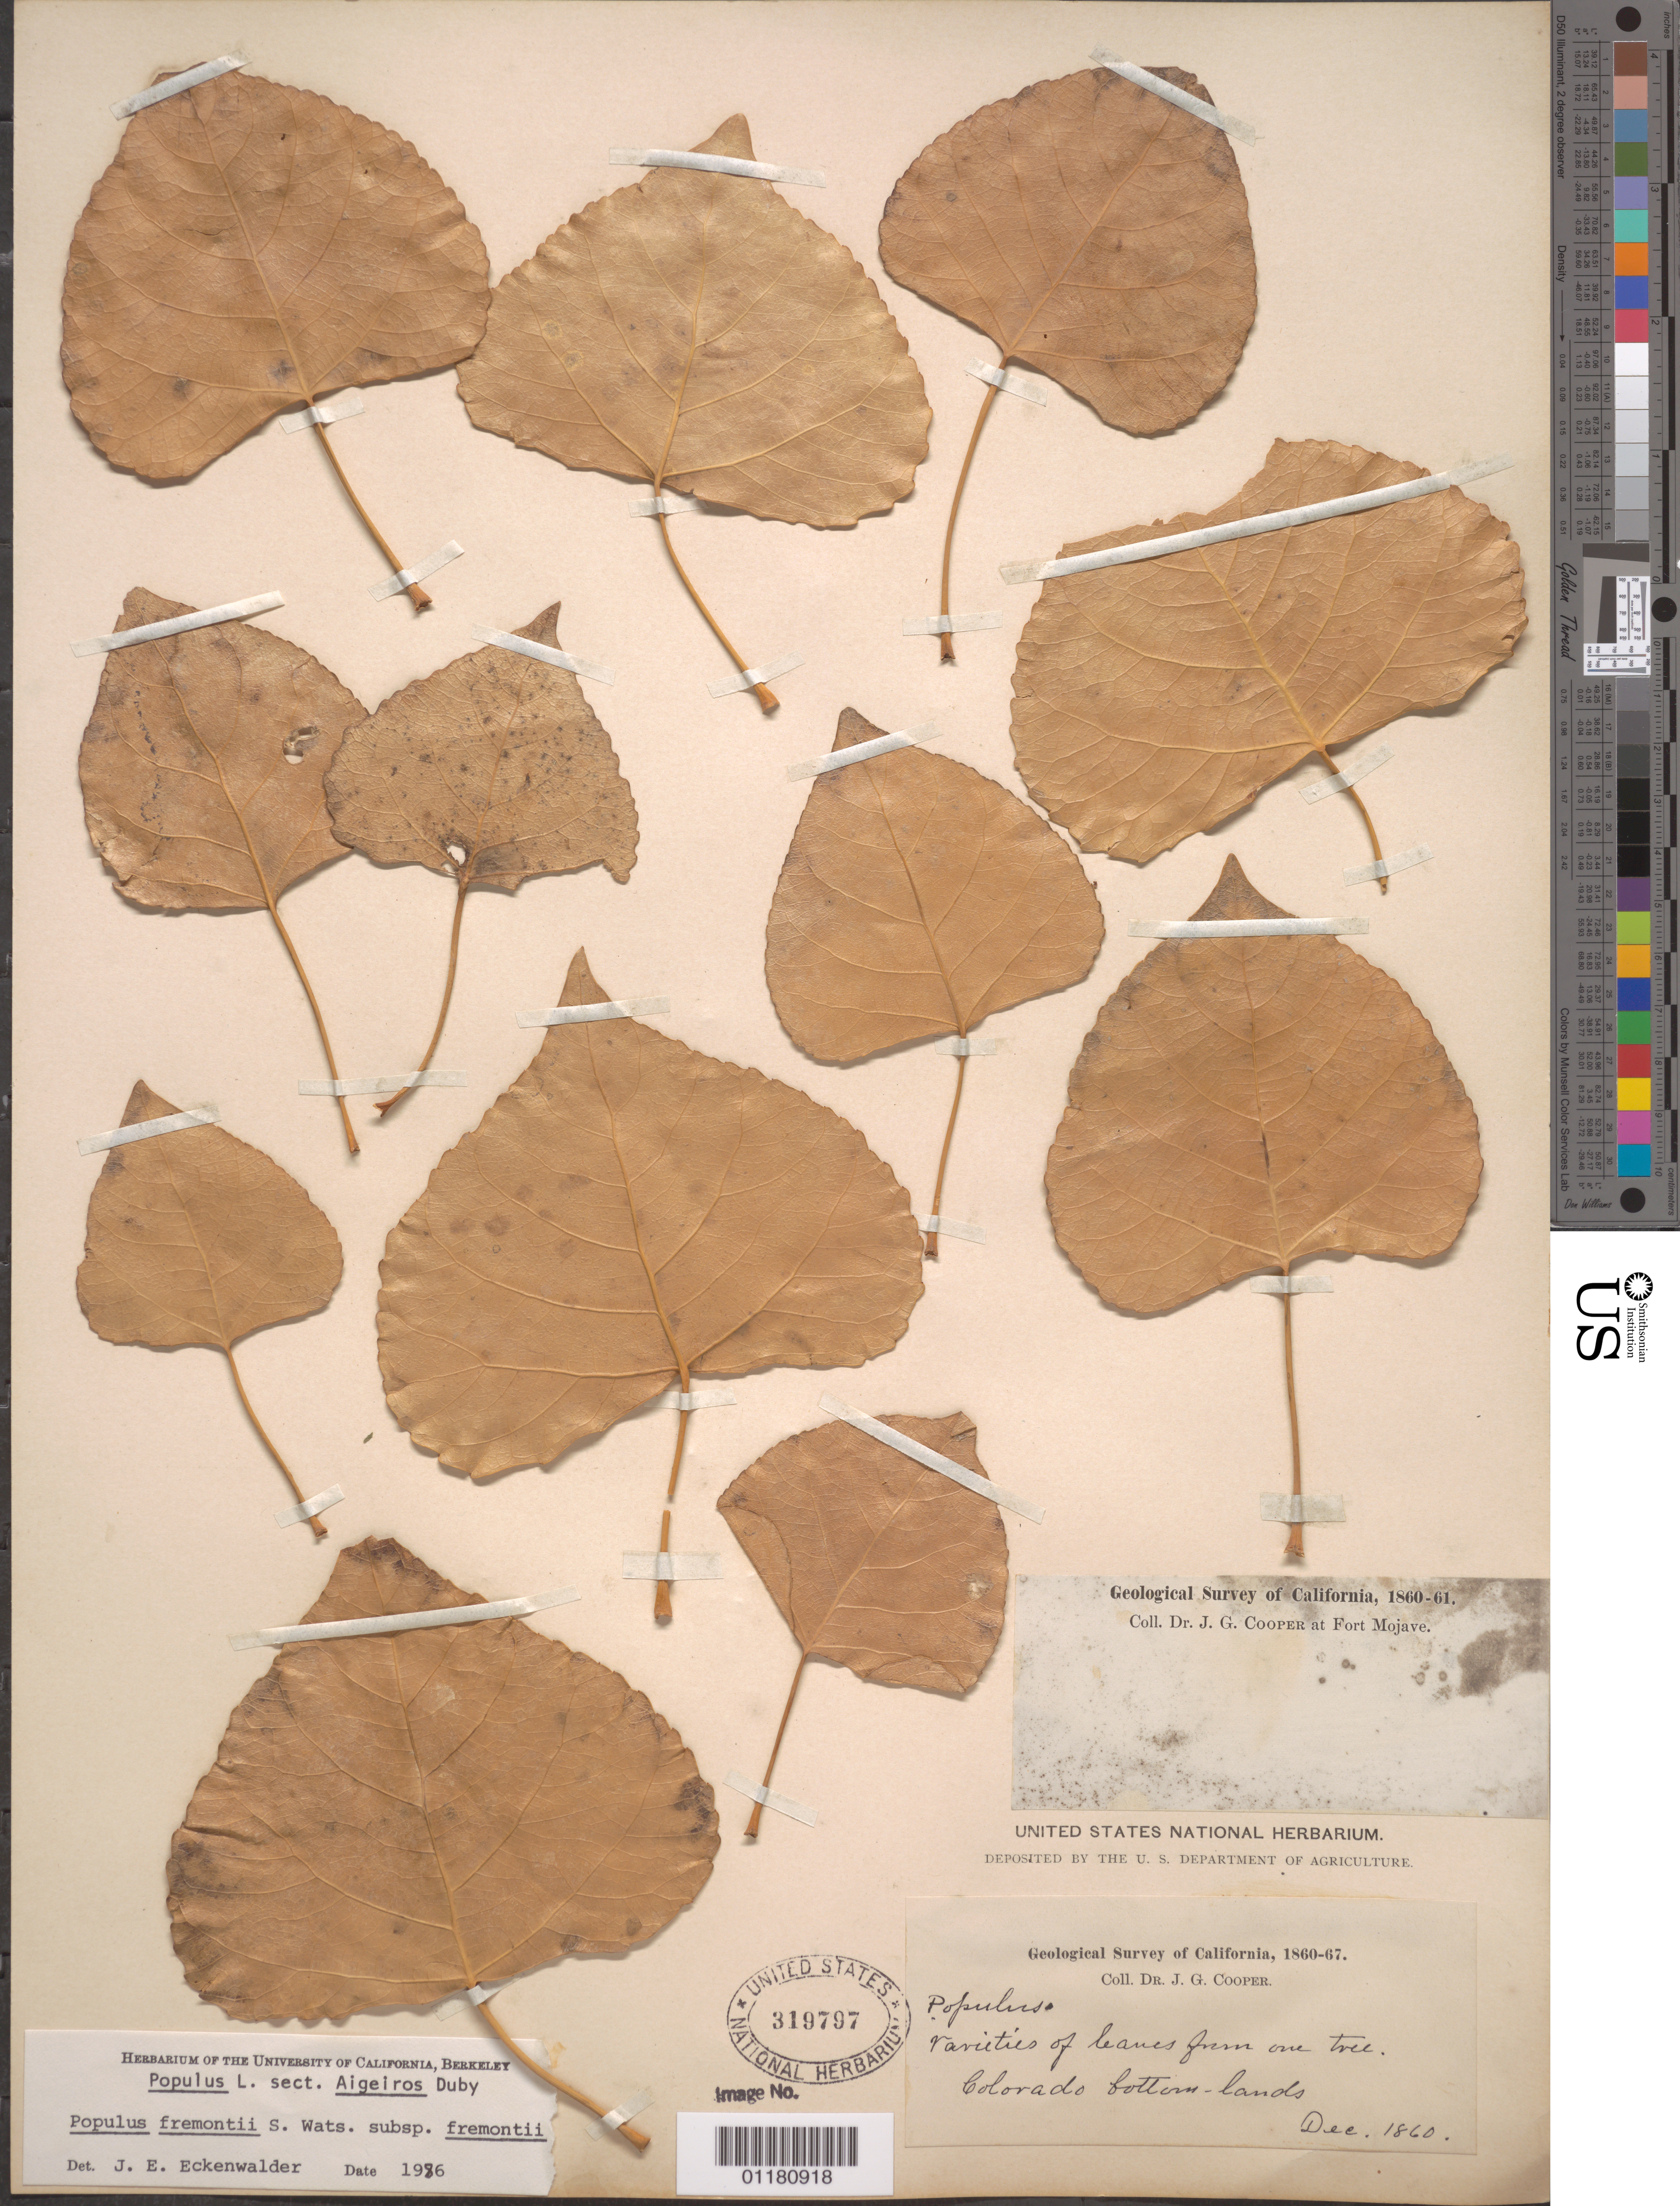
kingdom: Plantae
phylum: Tracheophyta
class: Magnoliopsida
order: Malpighiales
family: Salicaceae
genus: Populus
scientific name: Populus fremontii subsp. fremontii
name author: S. Watson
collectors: J. G. Cooper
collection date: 1860-12-27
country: United States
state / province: California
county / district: San Bernardino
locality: Fort Mojave.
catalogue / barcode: US 319797